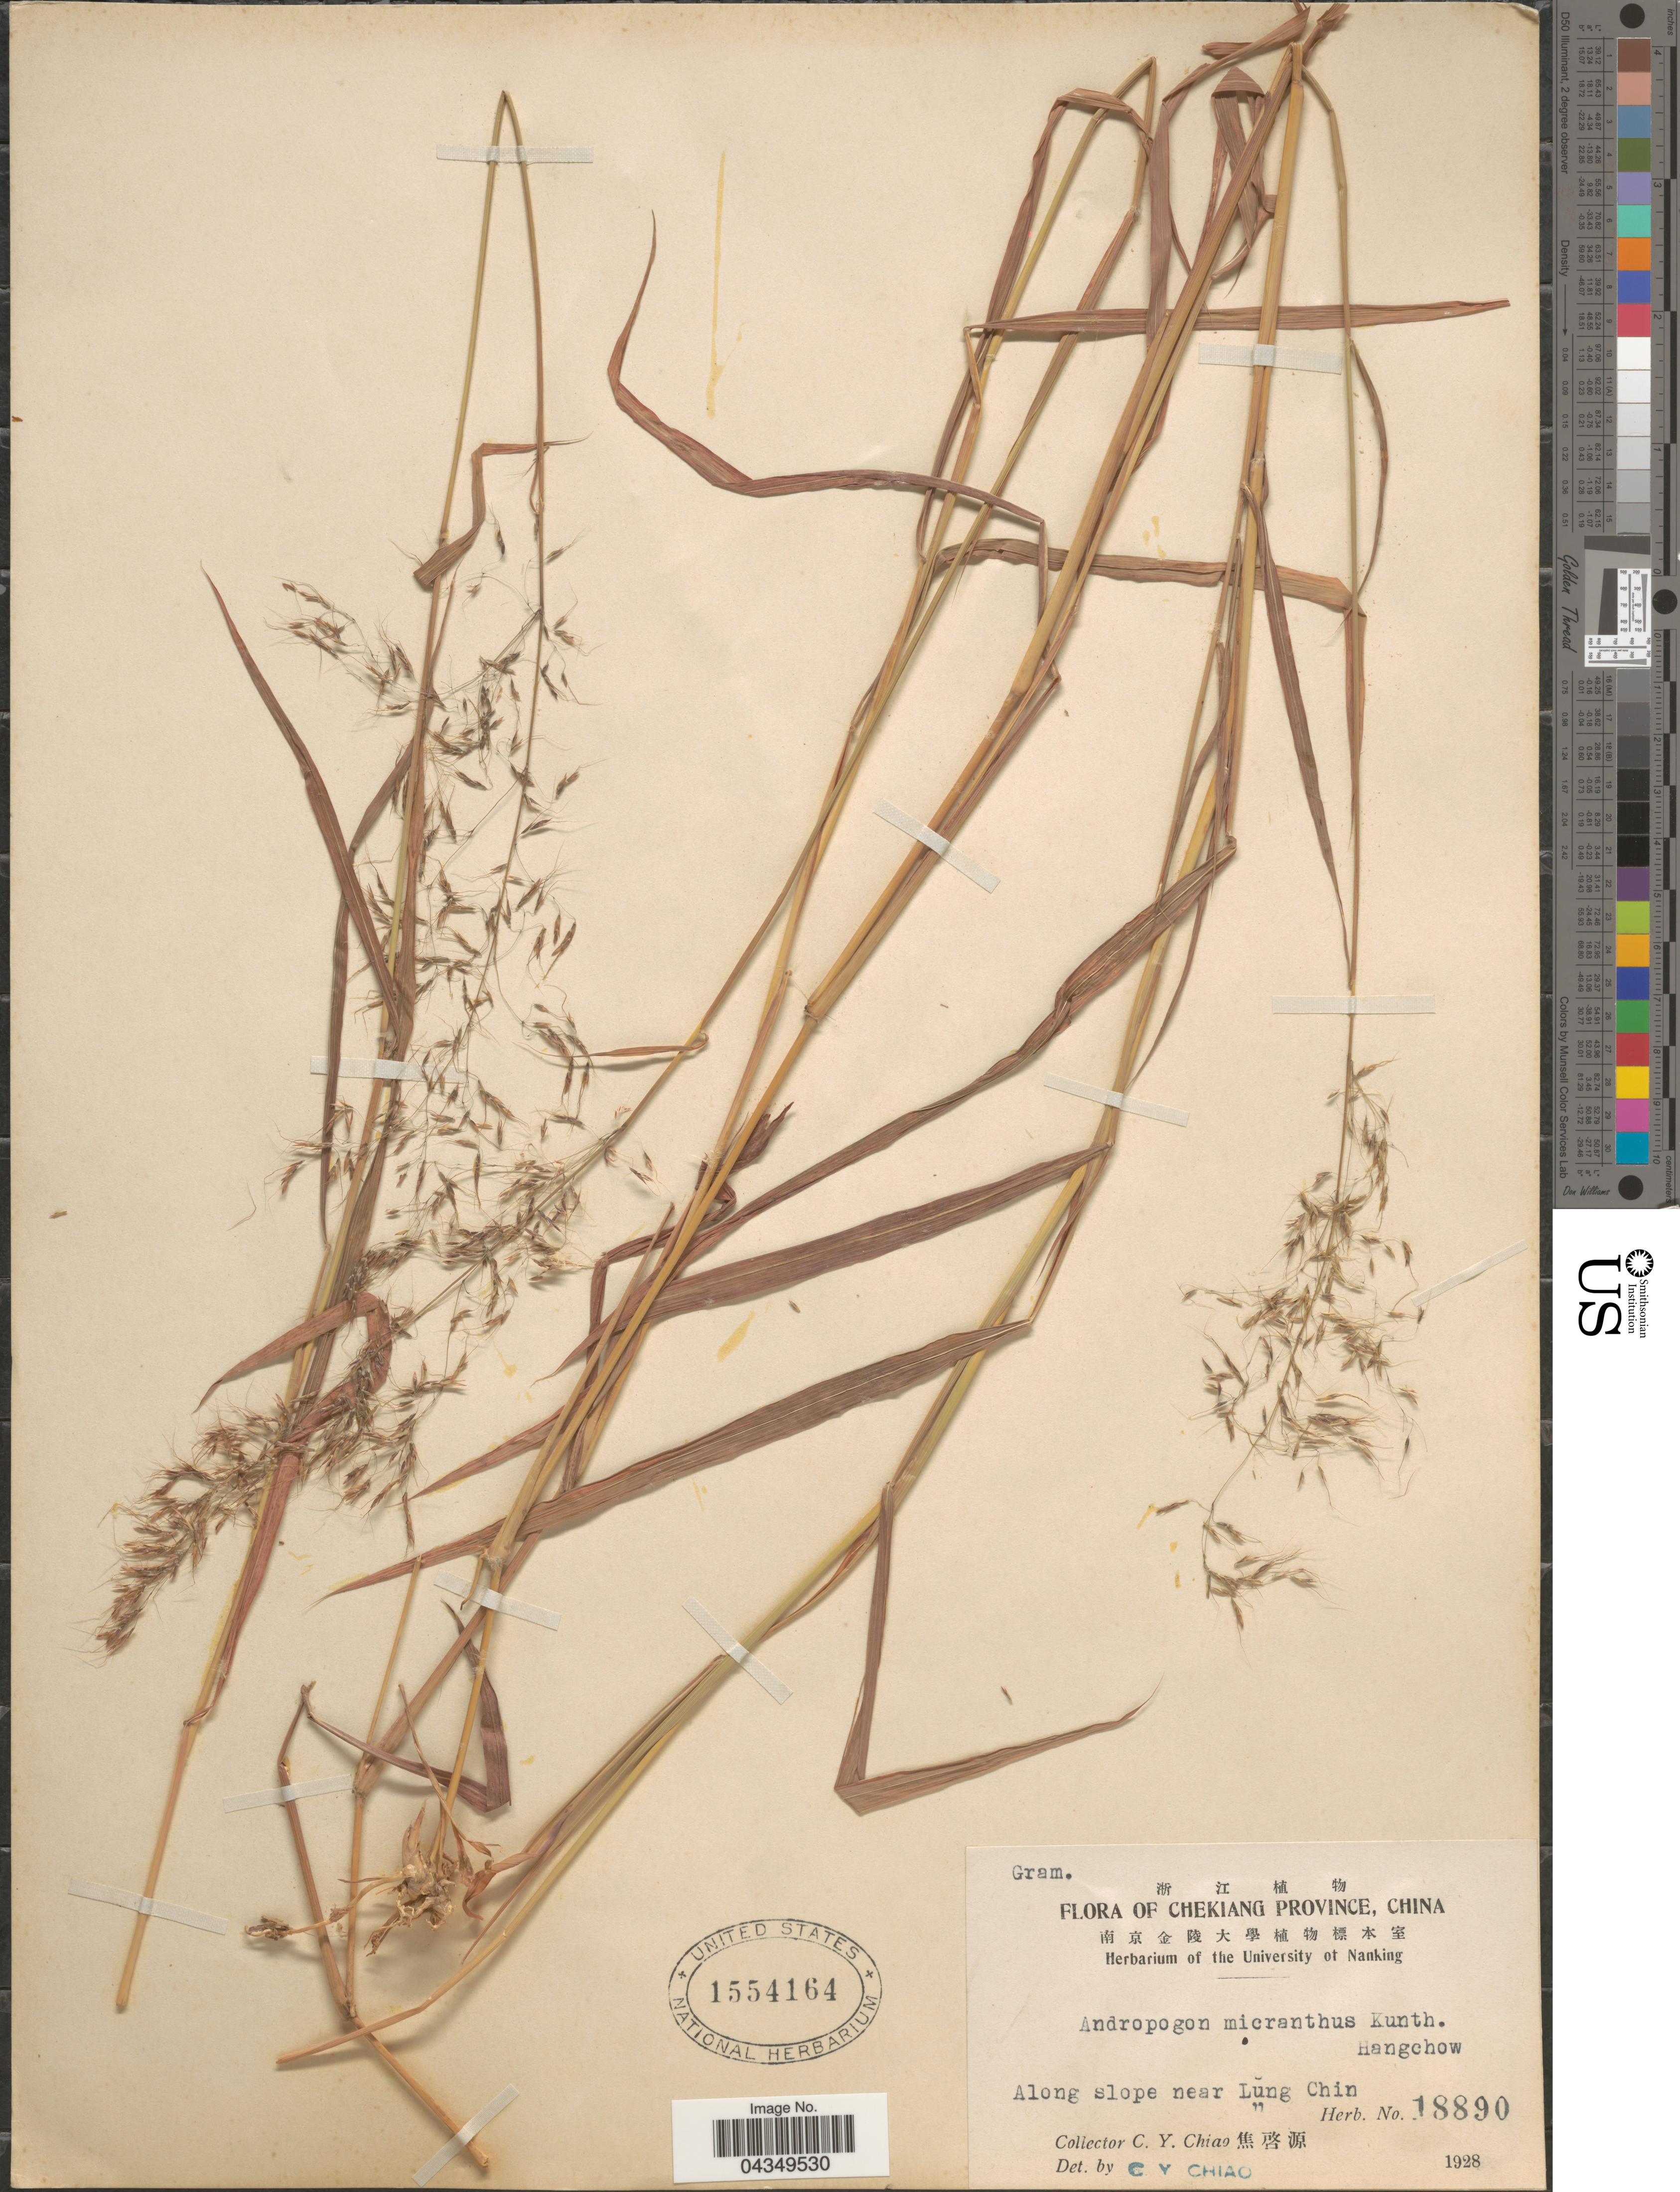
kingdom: Plantae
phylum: Tracheophyta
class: Liliopsida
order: Poales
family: Poaceae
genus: Capillipedium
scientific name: Capillipedium parviflorum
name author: (R. Br.) Stapf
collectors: C. Y. Chiao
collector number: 18890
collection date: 1928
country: China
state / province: Zhejiang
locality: Chekiang Province. Along slope near Lung Chin.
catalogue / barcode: US 1554164